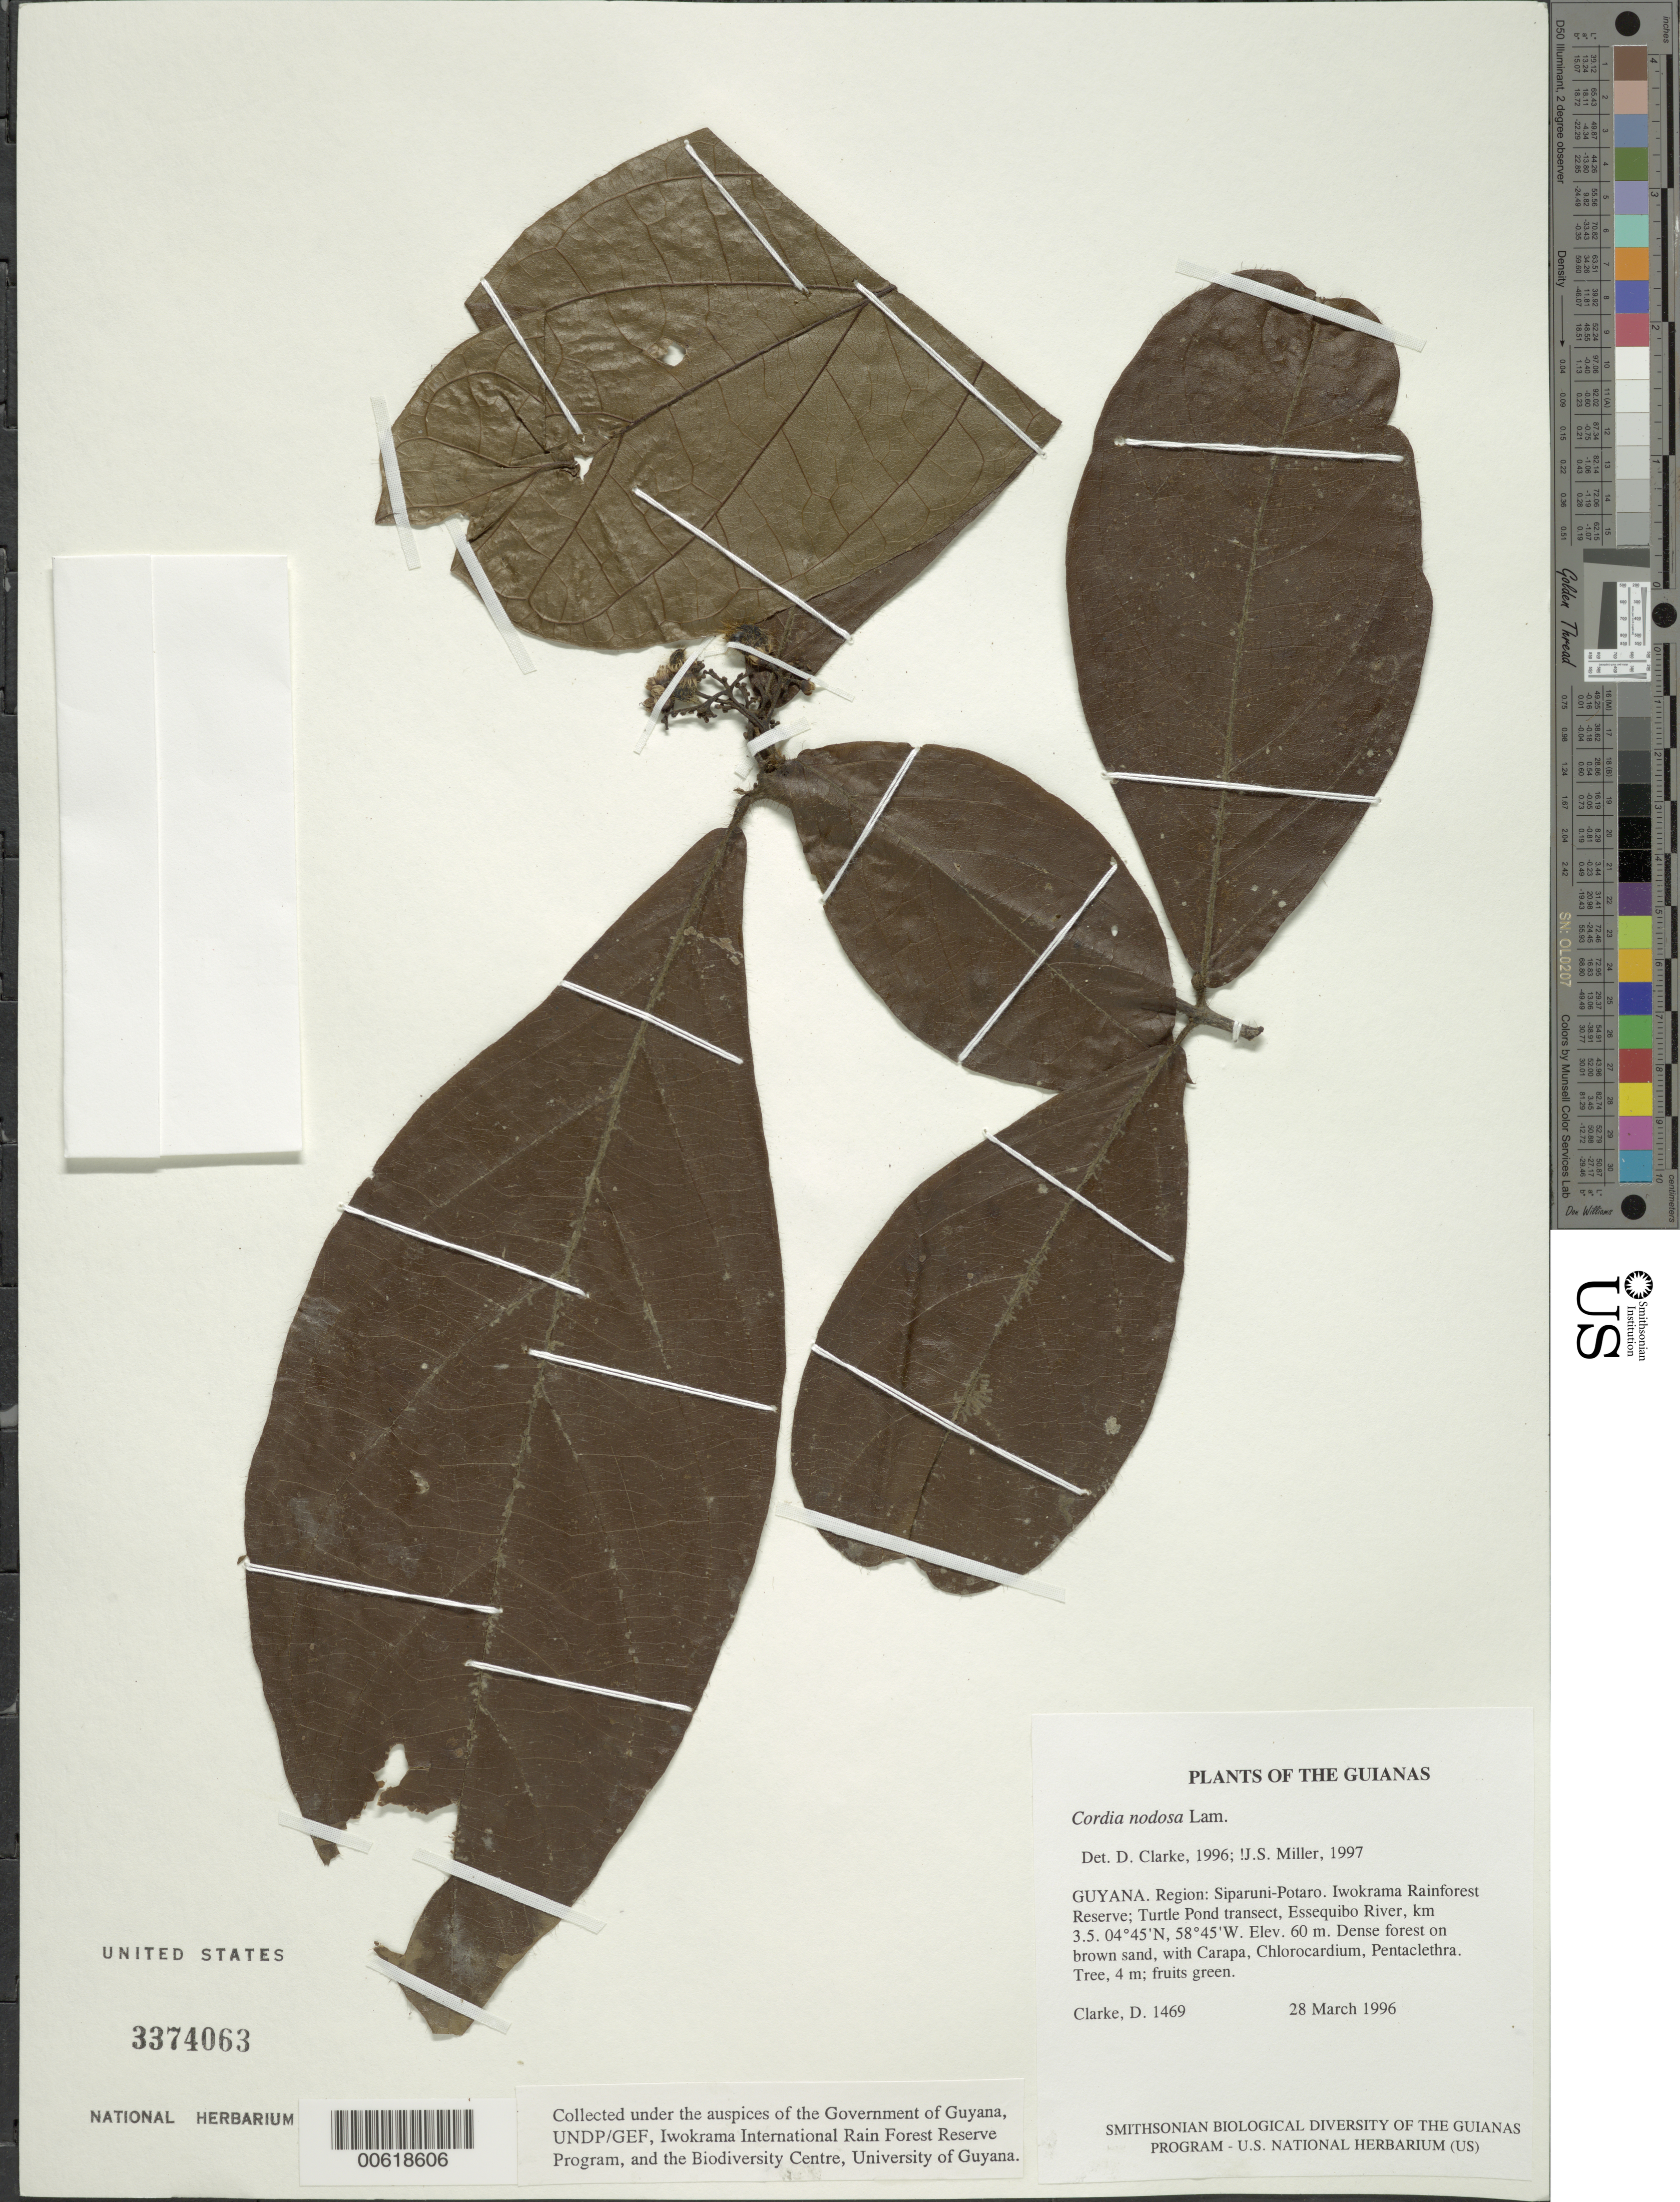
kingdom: Plantae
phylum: Tracheophyta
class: Magnoliopsida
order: Boraginales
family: Cordiaceae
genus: Cordia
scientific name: Cordia nodosa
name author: Lam.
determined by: Miller, James S., (MO), Missouri Botanical Garden (UNITED STATES)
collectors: H. D. Clarke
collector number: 1469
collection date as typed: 28 March 1996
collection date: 1996-03-28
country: Guyana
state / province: Potaro-Siparuni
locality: Iwokrama Rainforest Reserve; Turtle Pond transect, Essequibo River, km 3.5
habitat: Dense forest on brown sand, with Carapa, Chlorocardium, Pentaclethra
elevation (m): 60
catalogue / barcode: US 3374063